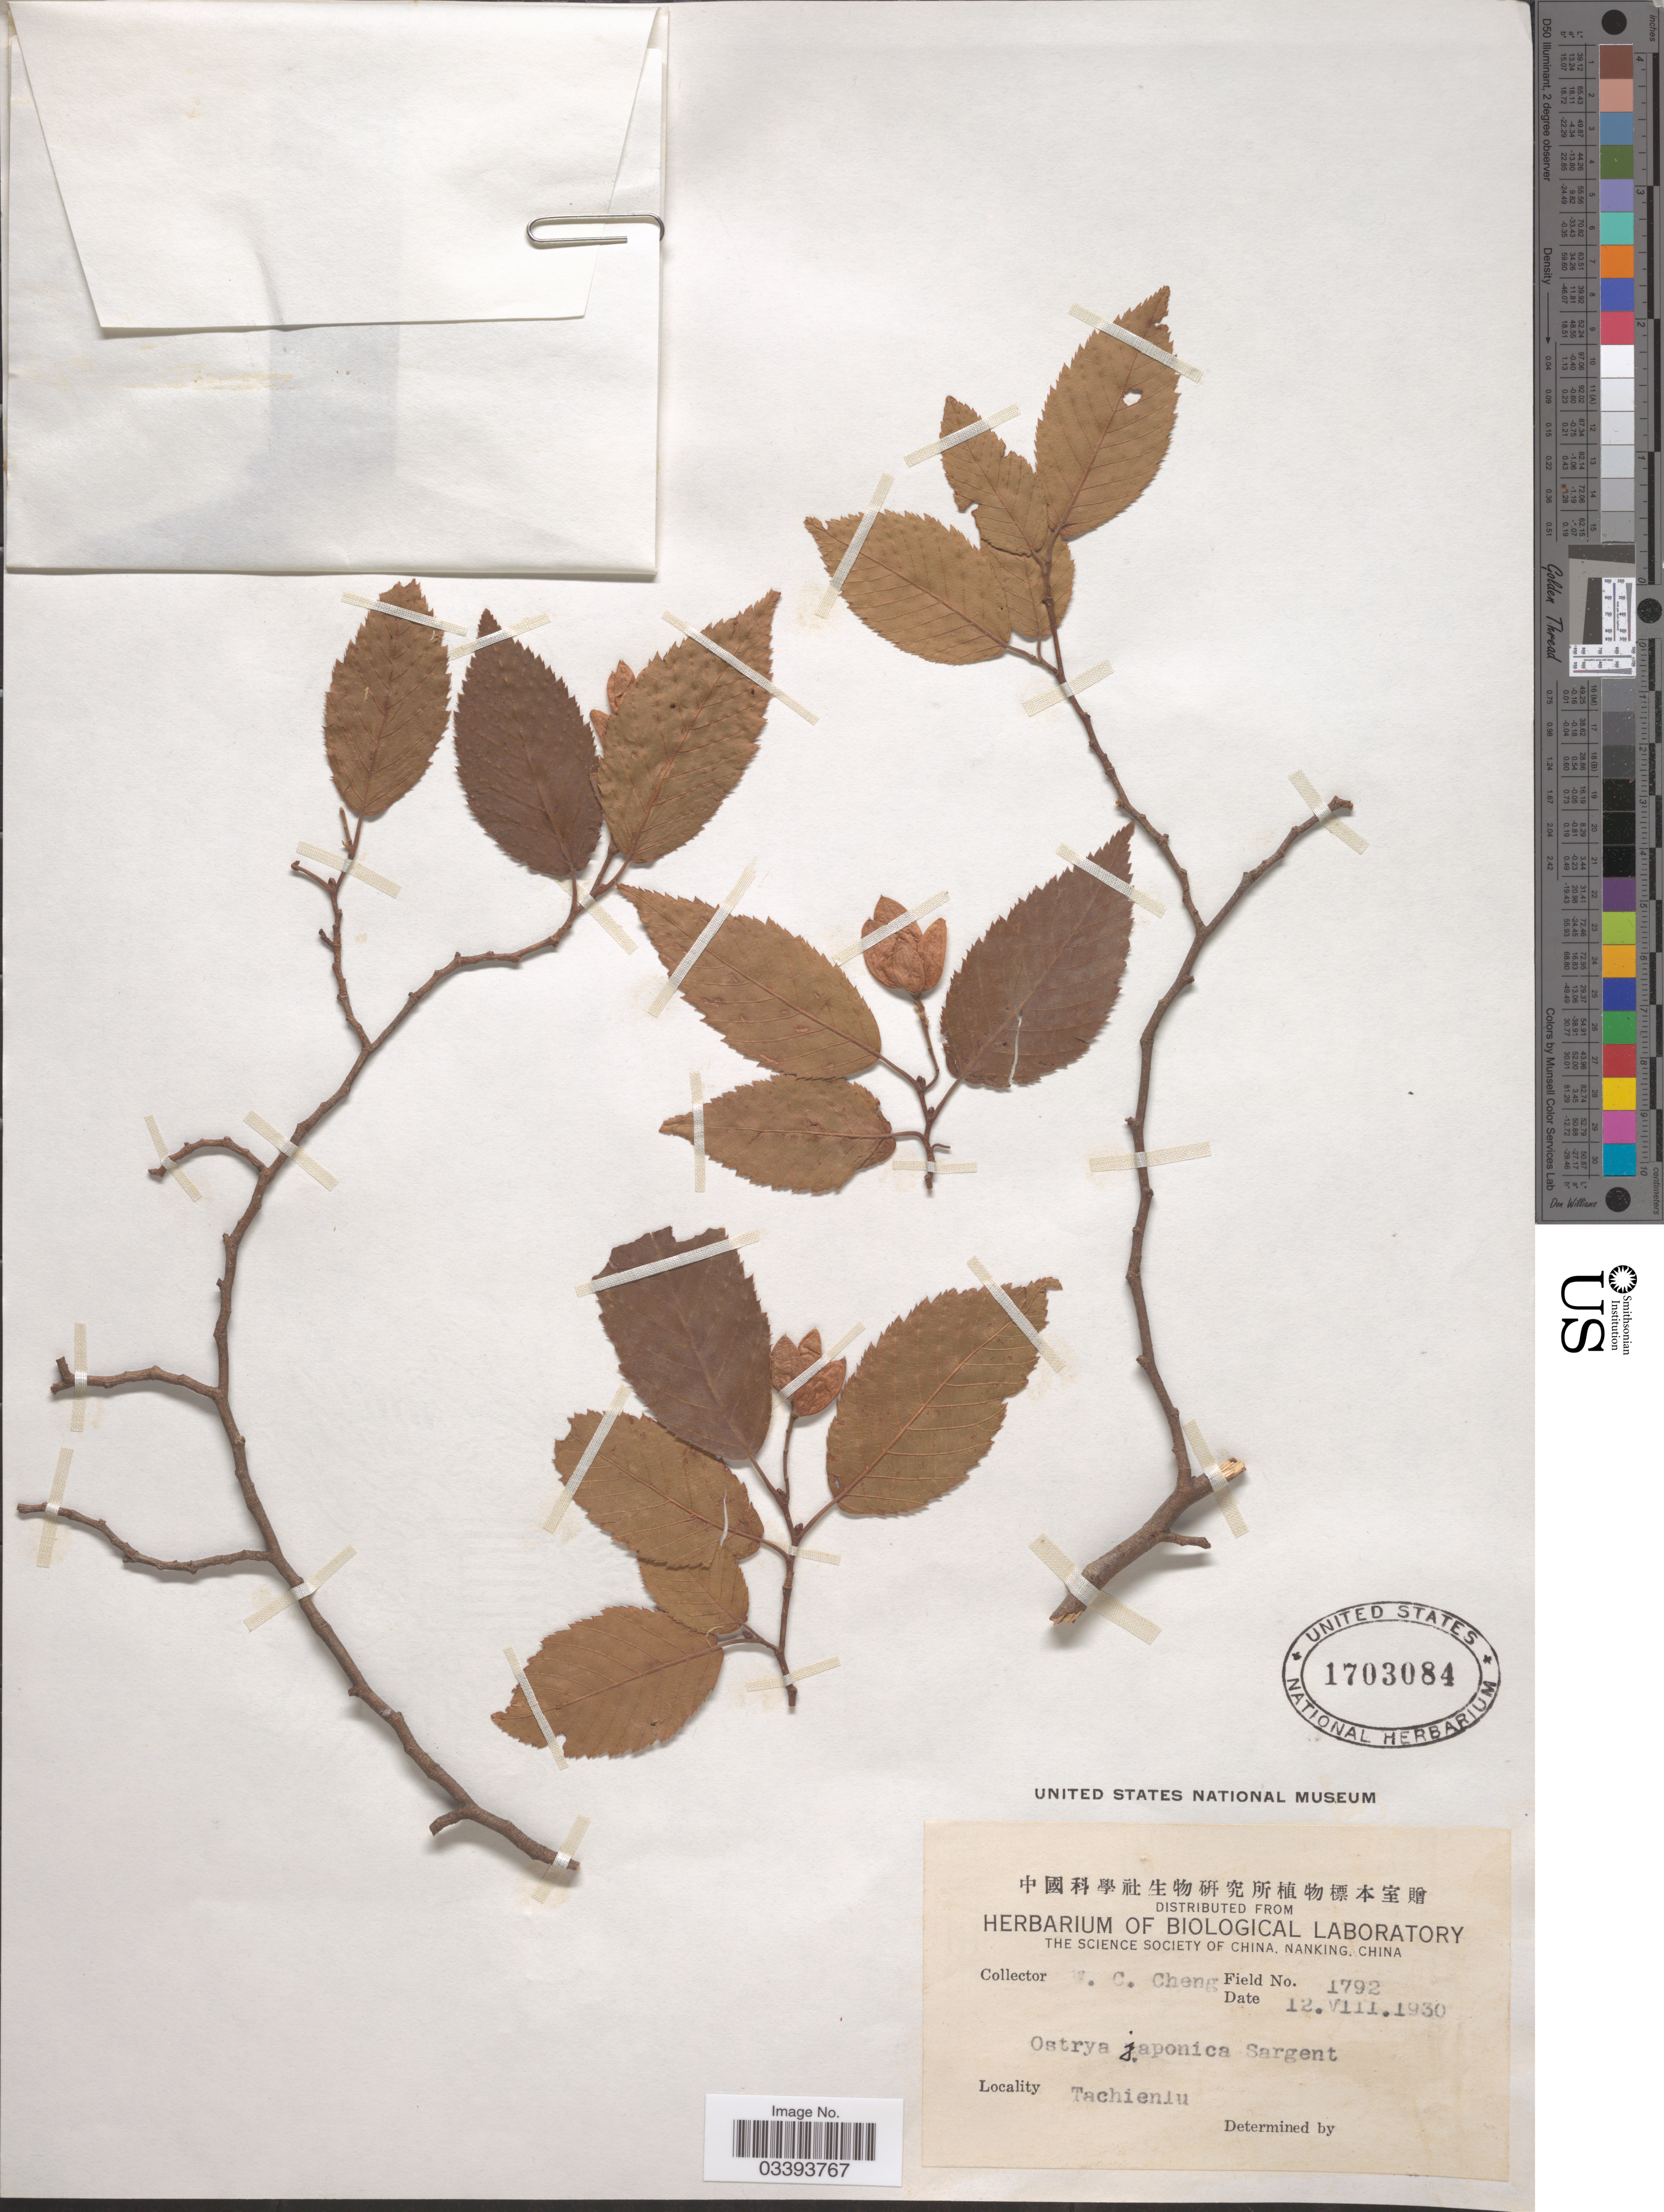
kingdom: Plantae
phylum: Tracheophyta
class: Magnoliopsida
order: Fagales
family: Betulaceae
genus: Ostrya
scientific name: Ostrya japonica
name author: Sarg.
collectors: W. C. Cheng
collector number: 1792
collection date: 1930-08-12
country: China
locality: Tachienlu.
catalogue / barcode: US 1703084